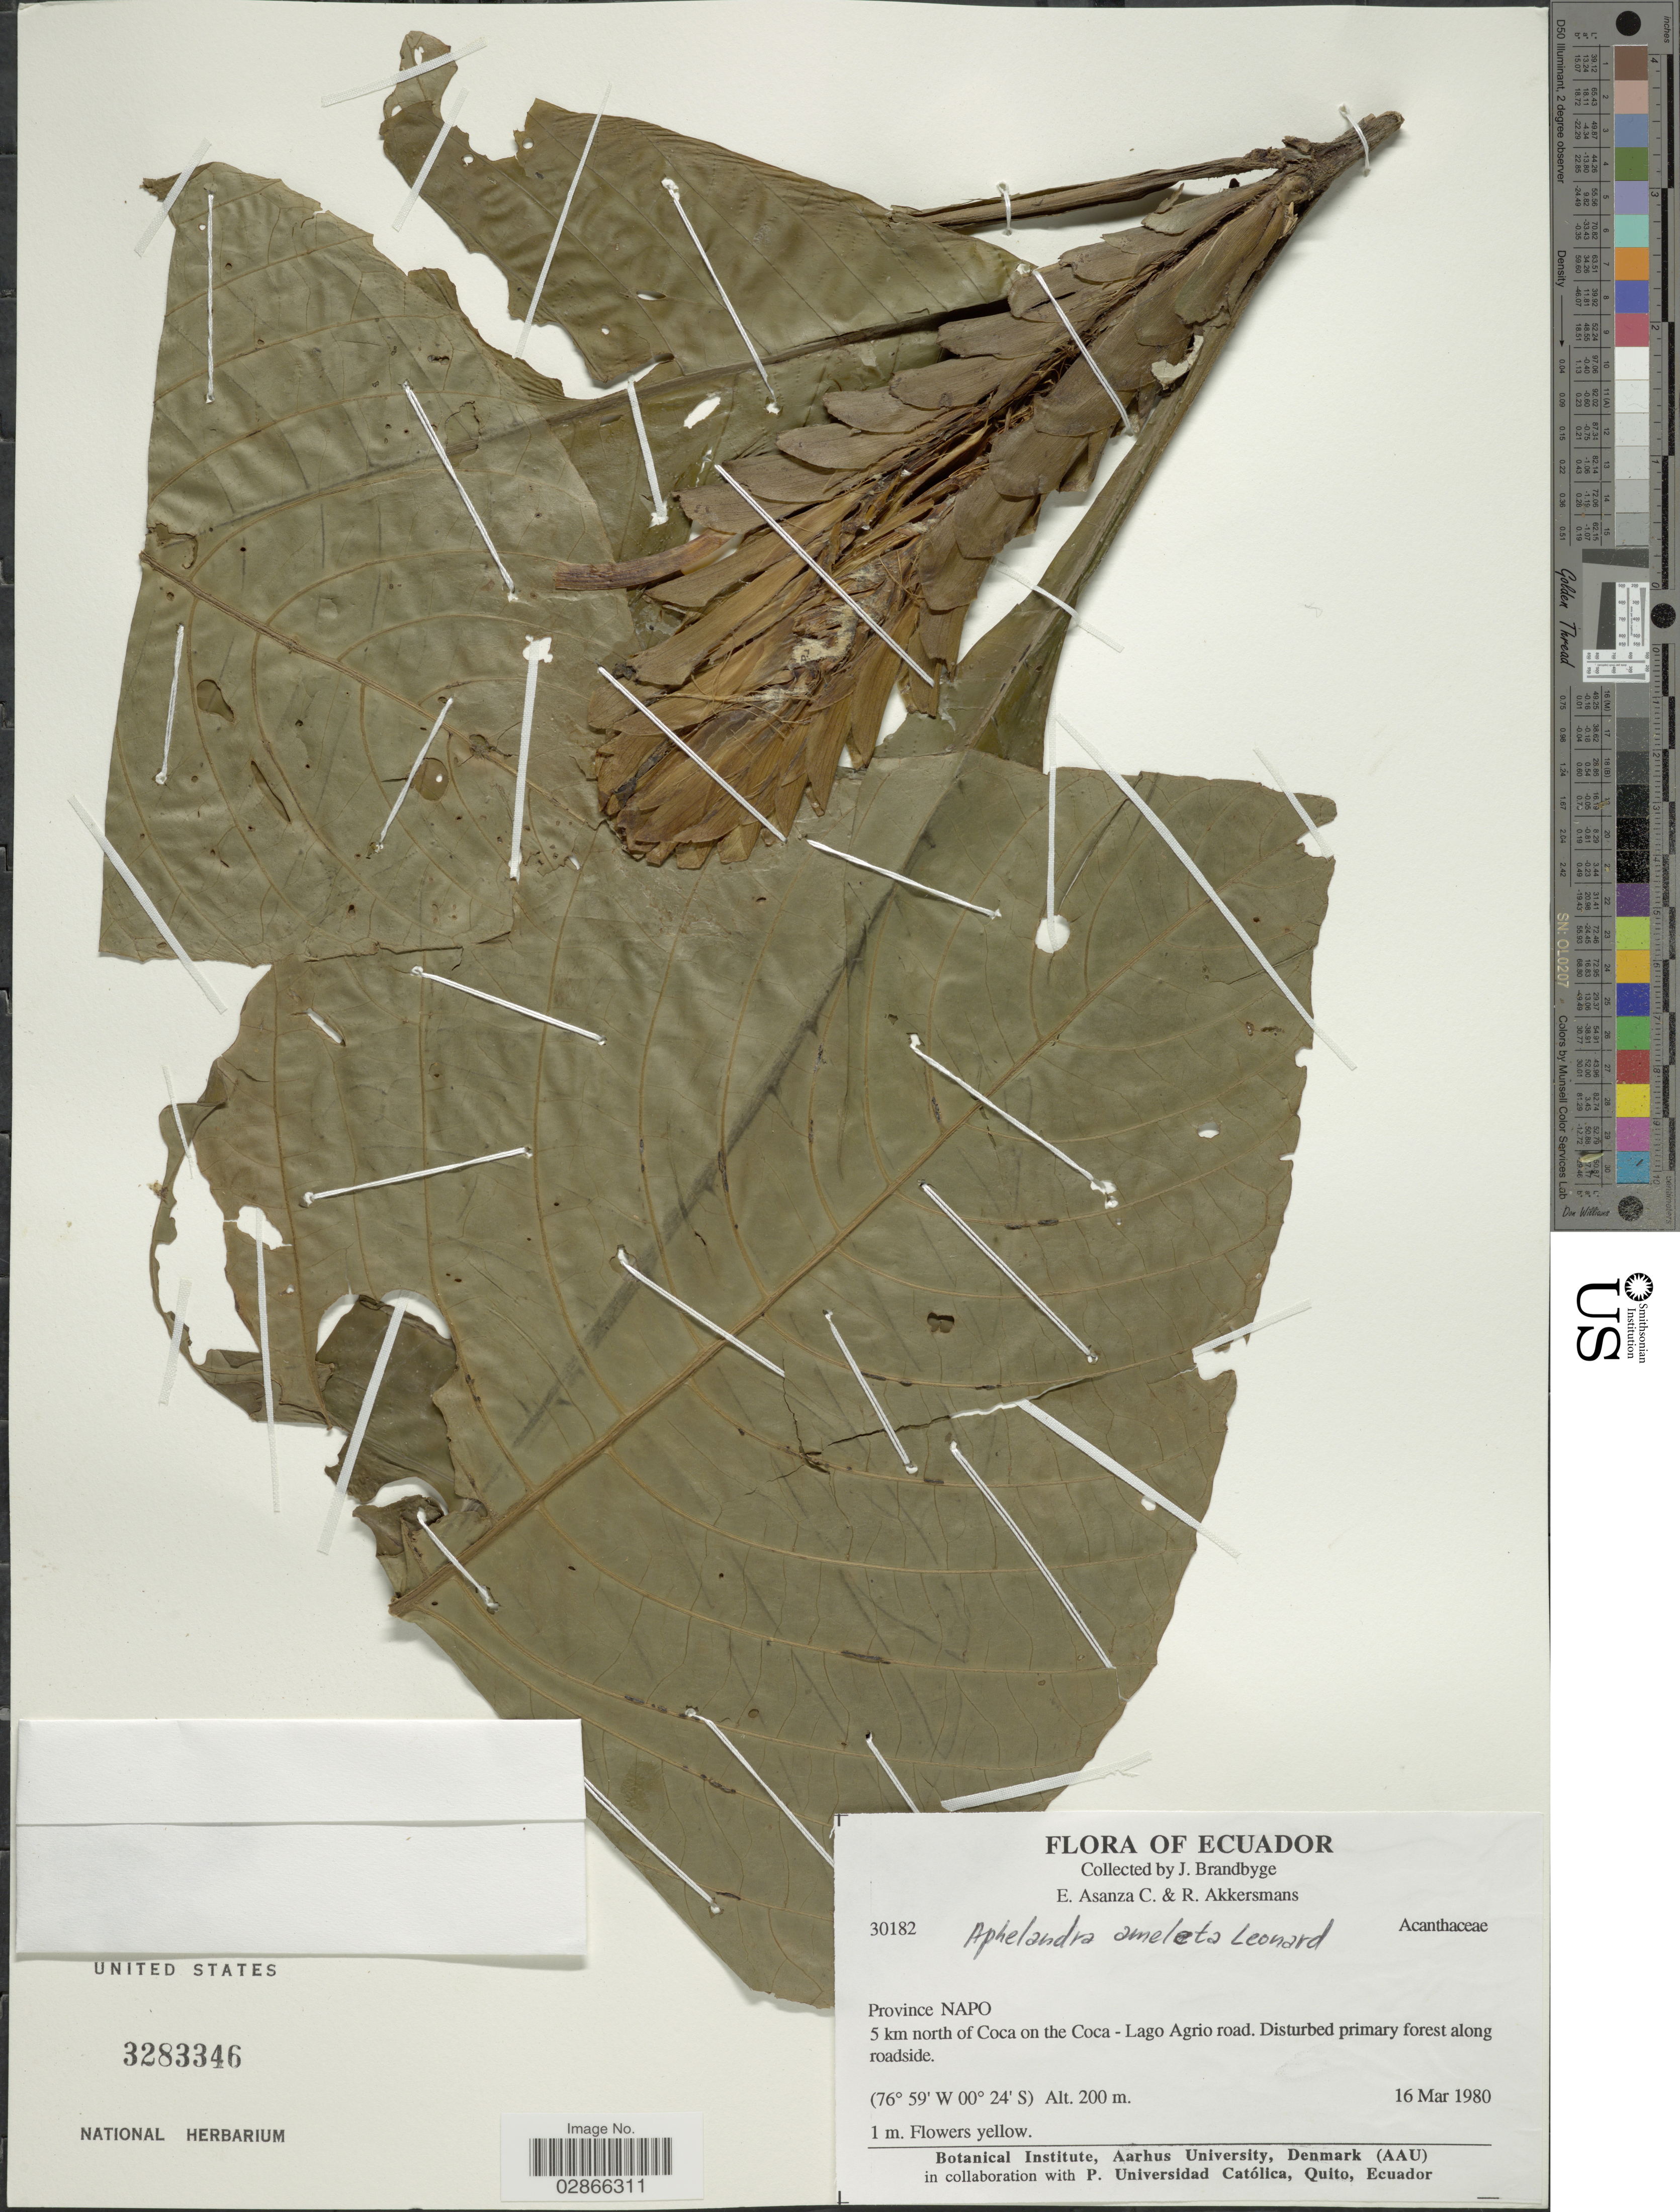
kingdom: Plantae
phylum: Tracheophyta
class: Magnoliopsida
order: Lamiales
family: Acanthaceae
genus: Aphelandra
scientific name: Aphelandra ameleta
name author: Leonard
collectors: J. Brandbyge, E. Asanza C. & R. Akkersmans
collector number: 30182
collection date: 1980-03-16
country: Ecuador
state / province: Napo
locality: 5 km north of Coca on the Coca - Lago Agrio road.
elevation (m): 200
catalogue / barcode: US 3283346